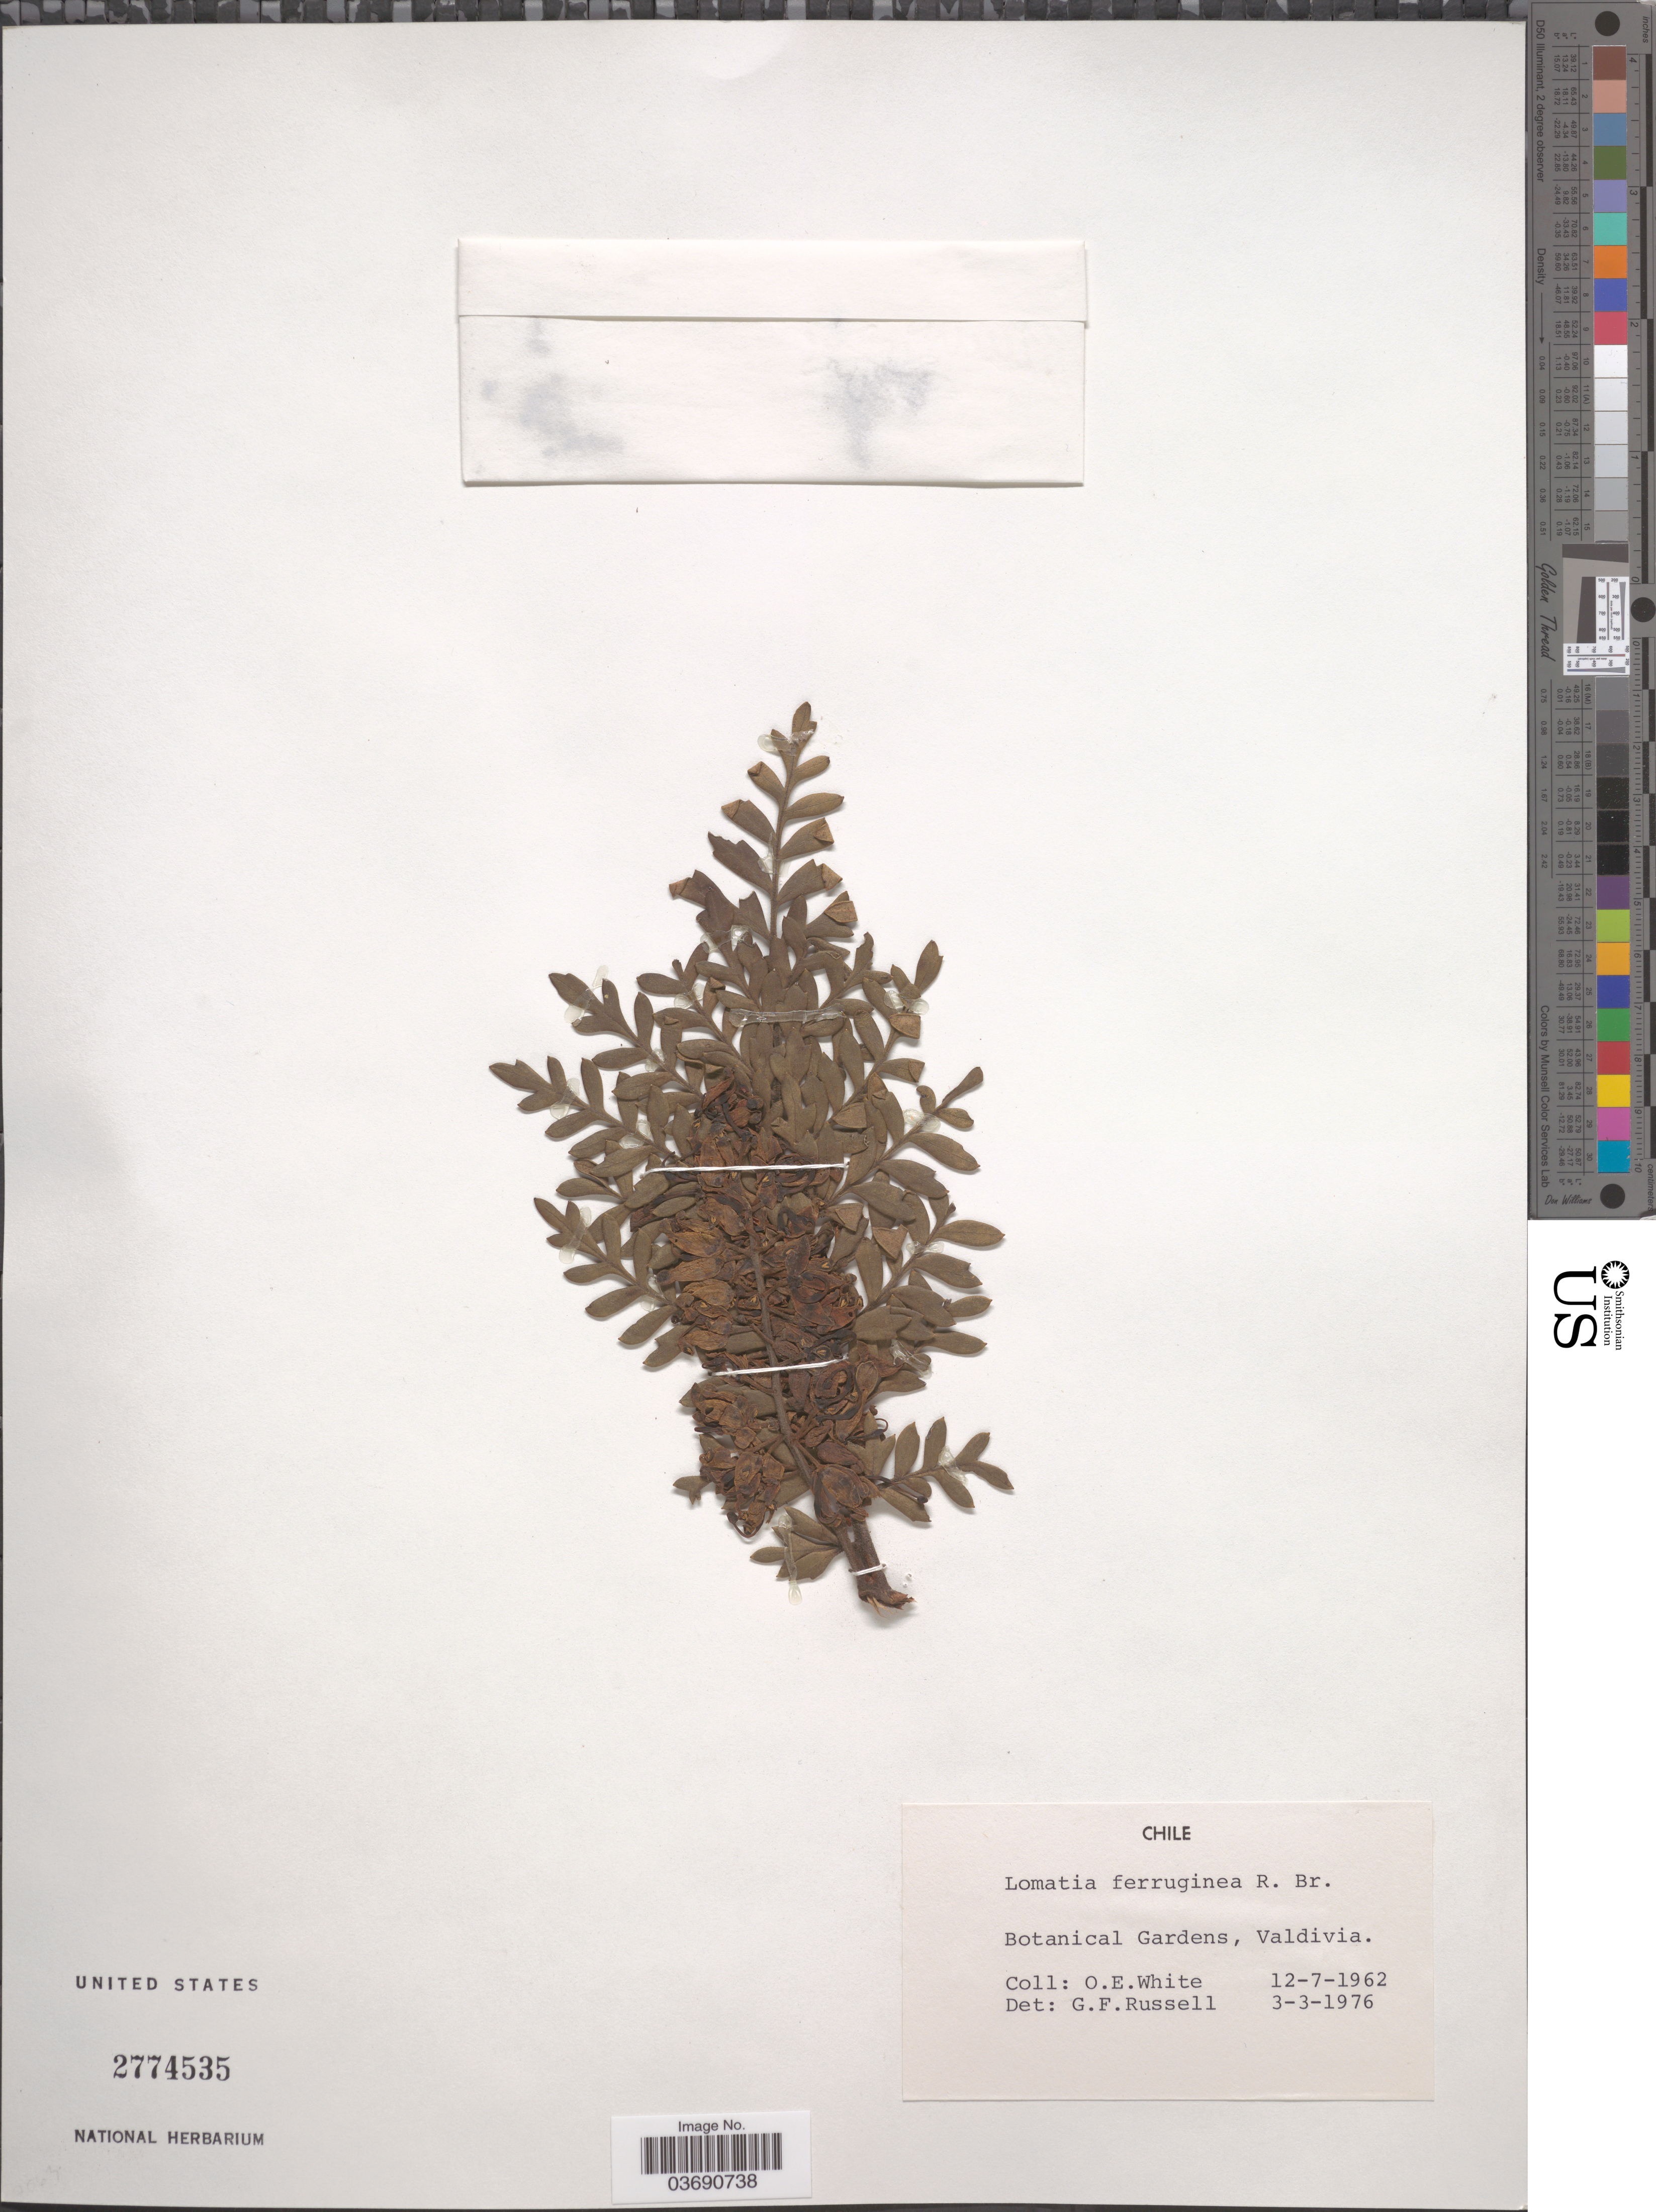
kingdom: Plantae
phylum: Tracheophyta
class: Magnoliopsida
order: Proteales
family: Proteaceae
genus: Lomatia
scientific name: Lomatia ferruginea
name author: (Cav.) R. Br.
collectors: O. E. White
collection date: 1962-07-12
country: Chile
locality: Botanical Gardens, Valdivia.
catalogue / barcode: US 2774535